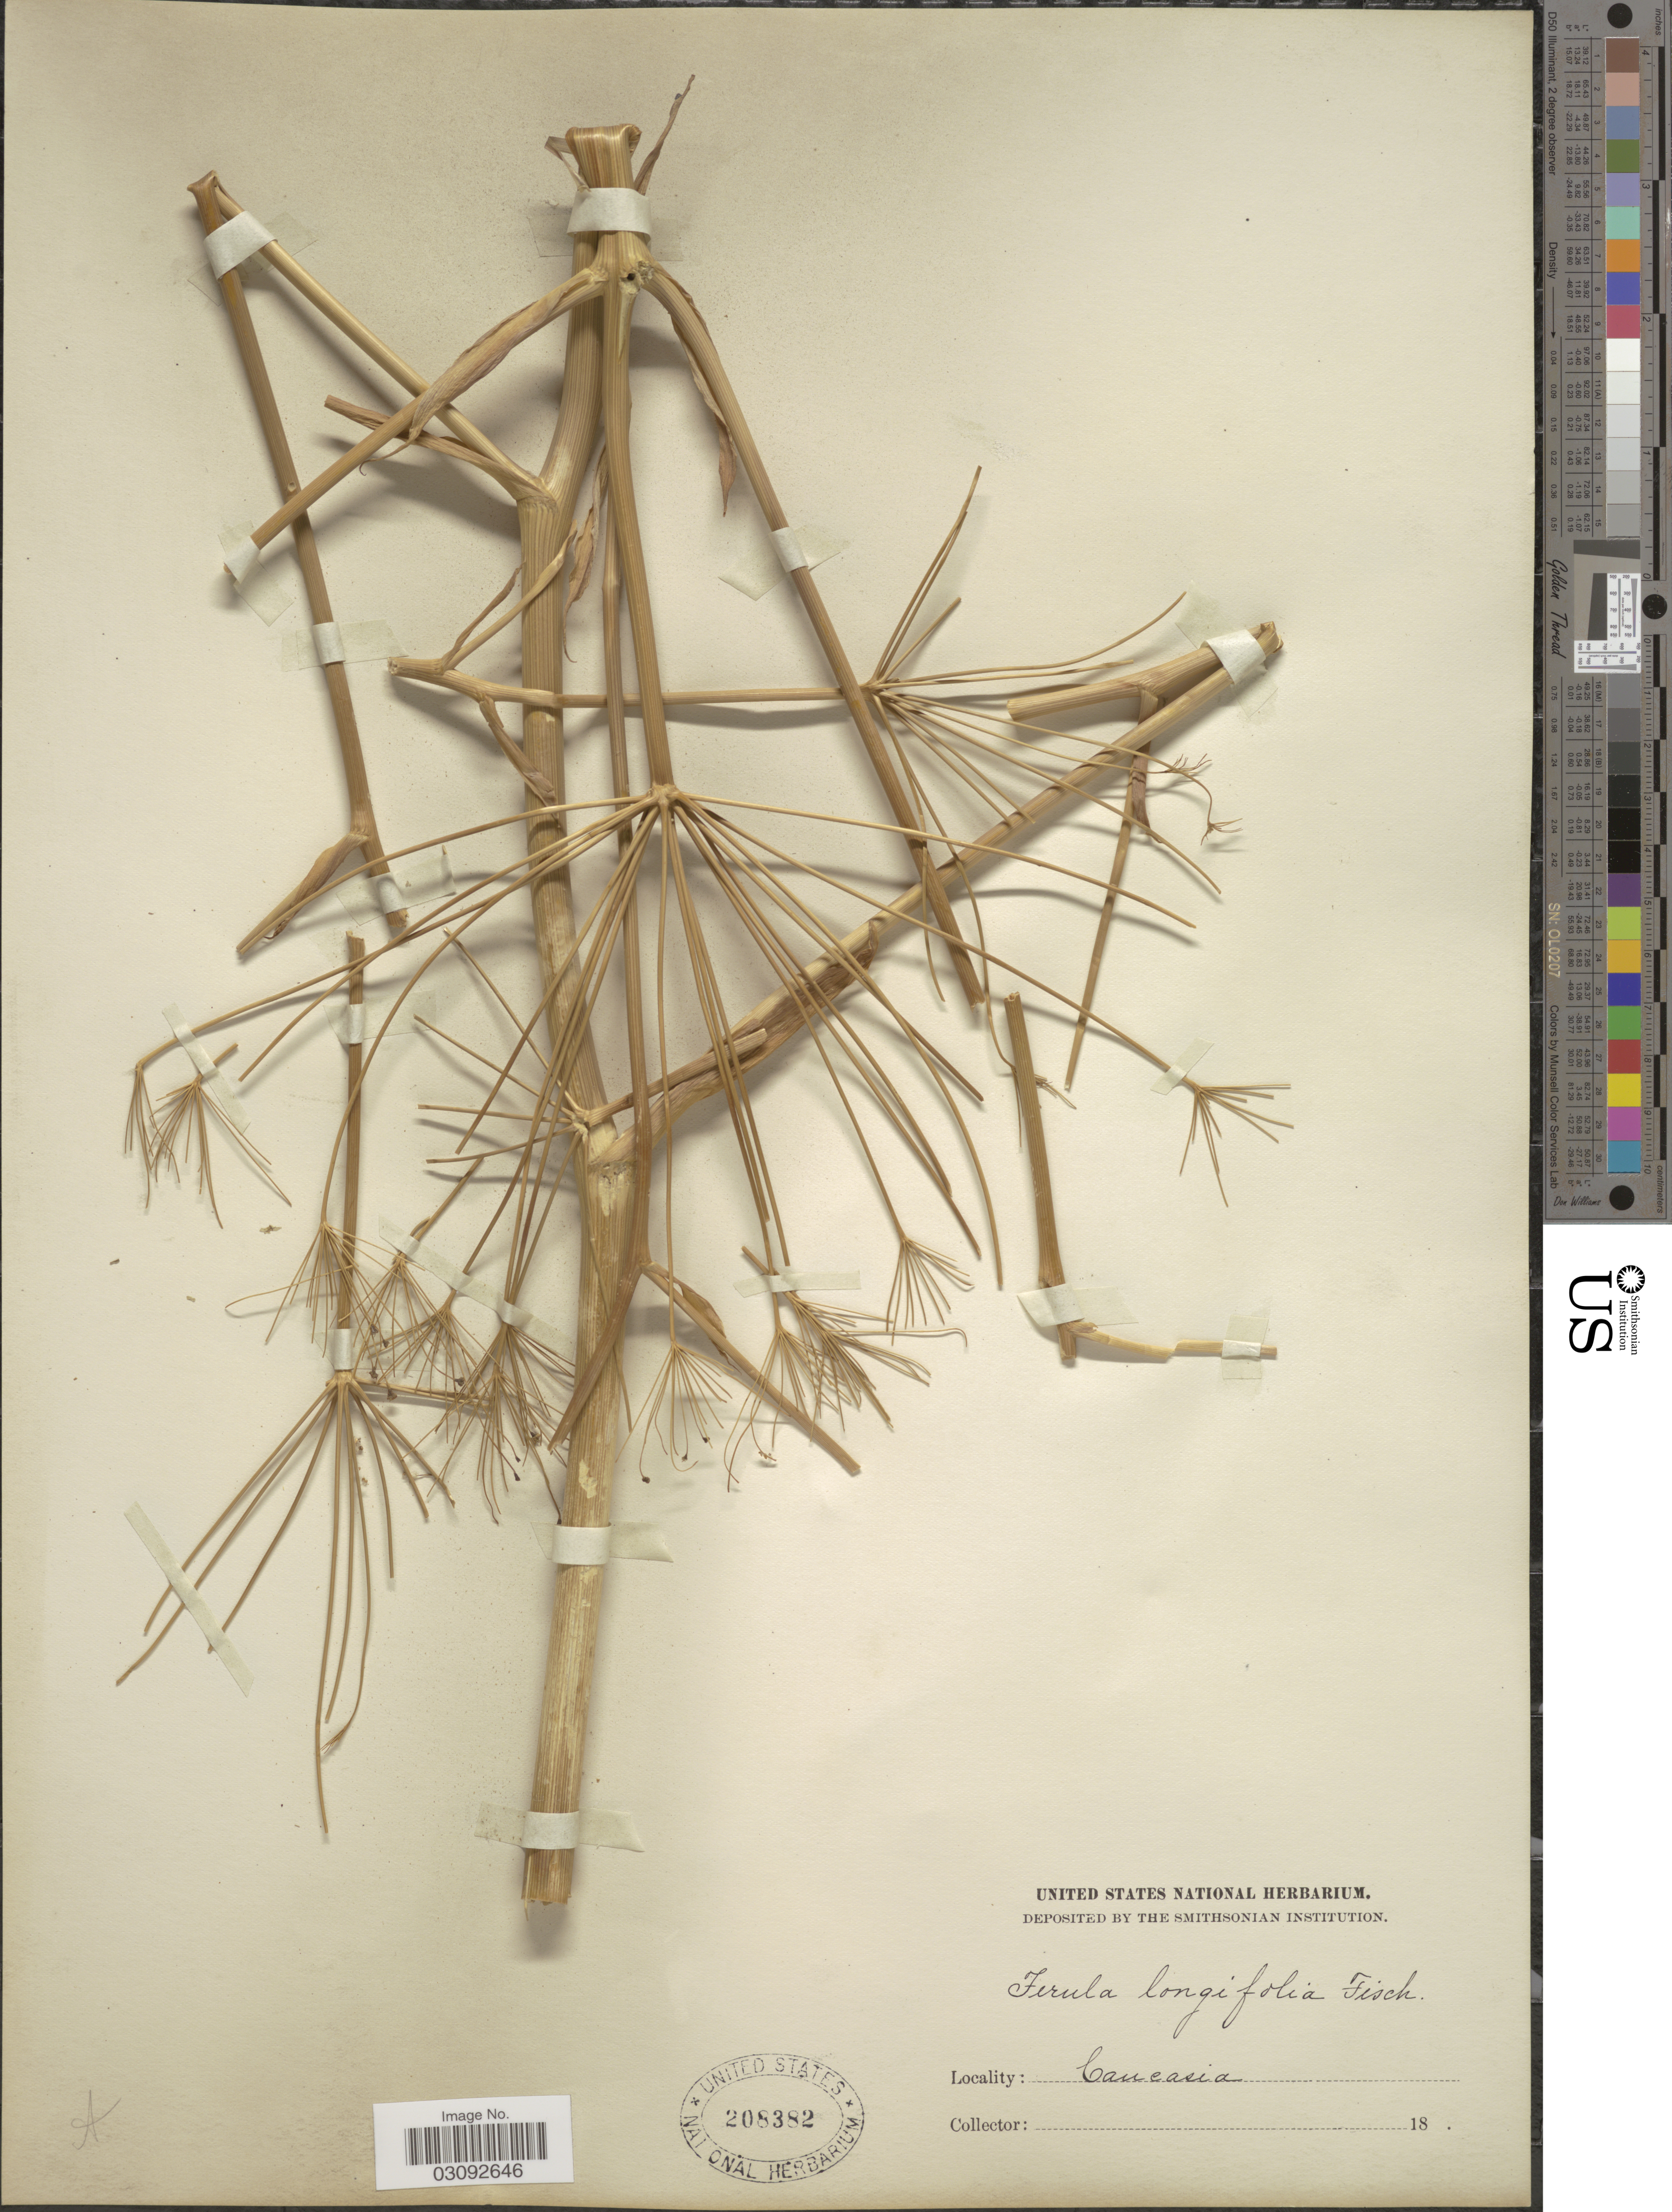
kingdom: Plantae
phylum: Tracheophyta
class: Magnoliopsida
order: Apiales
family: Apiaceae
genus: Ferula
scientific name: Ferula longifolia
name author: Fisch. ex Spreng.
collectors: ex herb. United States National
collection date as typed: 18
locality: Caucasia.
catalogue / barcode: US 208382